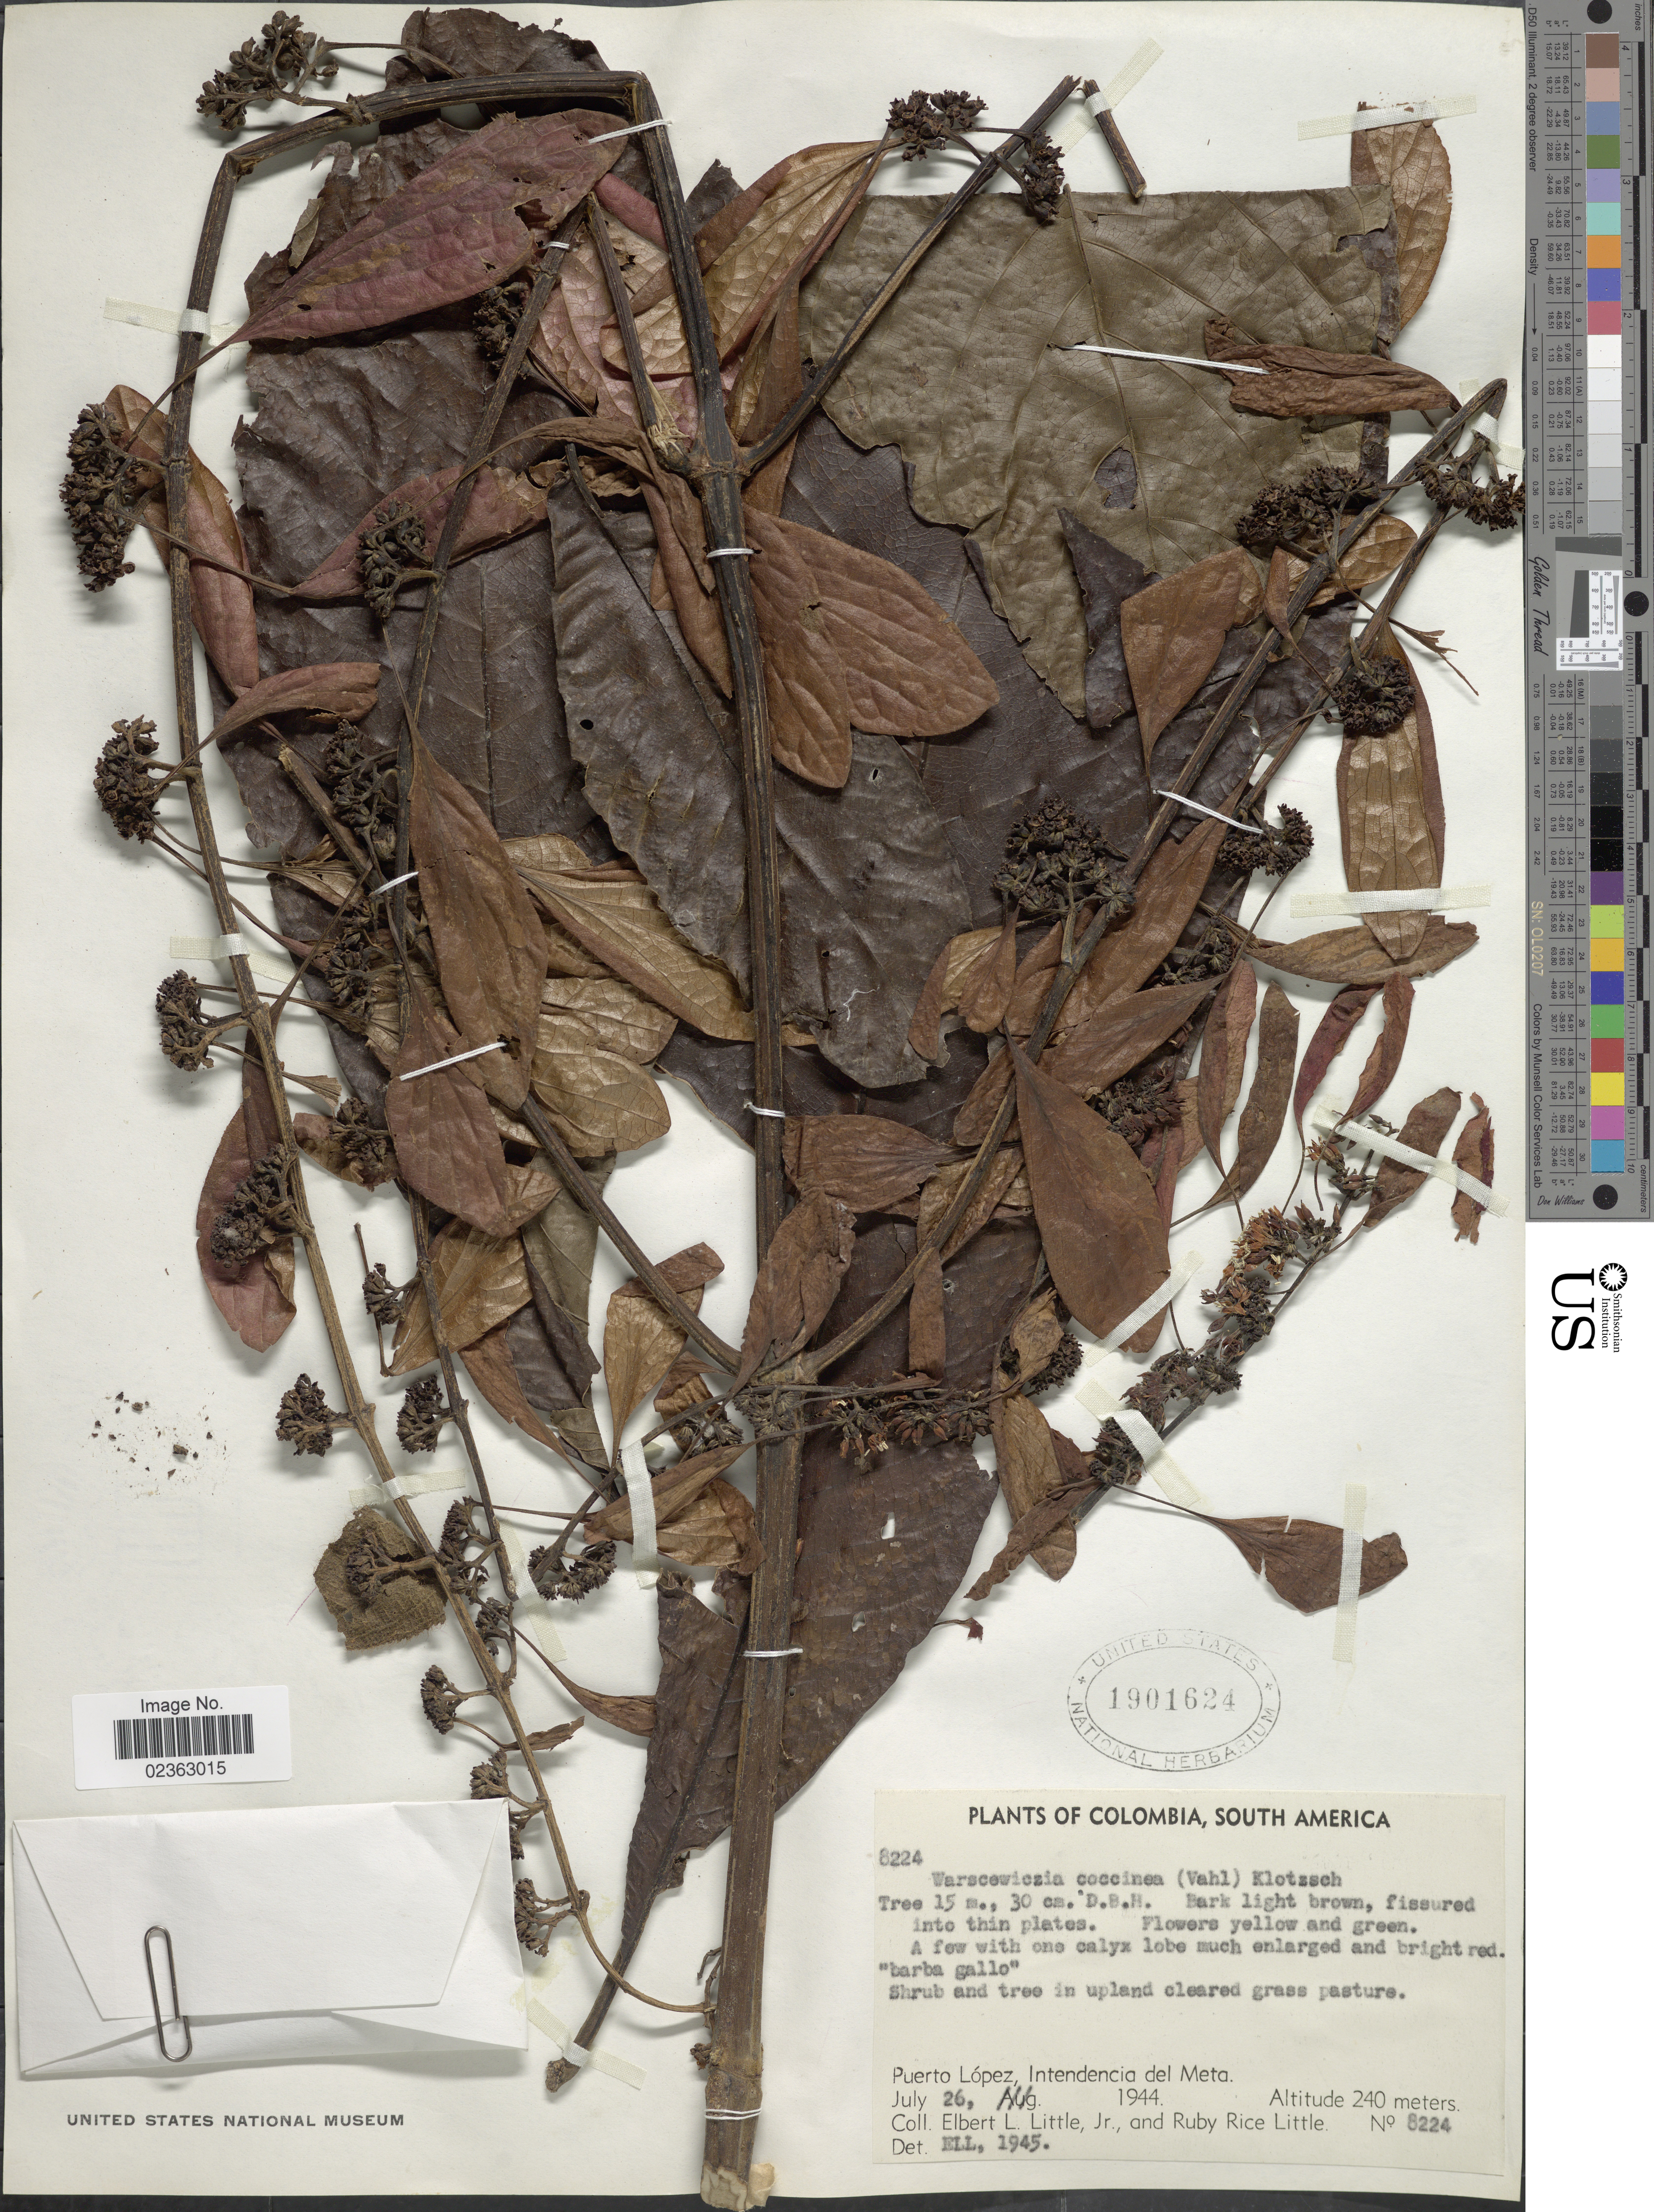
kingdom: Plantae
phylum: Tracheophyta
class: Magnoliopsida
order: Gentianales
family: Rubiaceae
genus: Warszewiczia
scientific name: Warszewiczia coccinea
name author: (Vahl) Klotzsch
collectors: E. L. Little & R. R. Little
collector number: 8224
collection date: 1944-07-26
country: Colombia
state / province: Meta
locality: Puerto Lopez, Intendencia del Meta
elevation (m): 240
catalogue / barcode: US 1901624